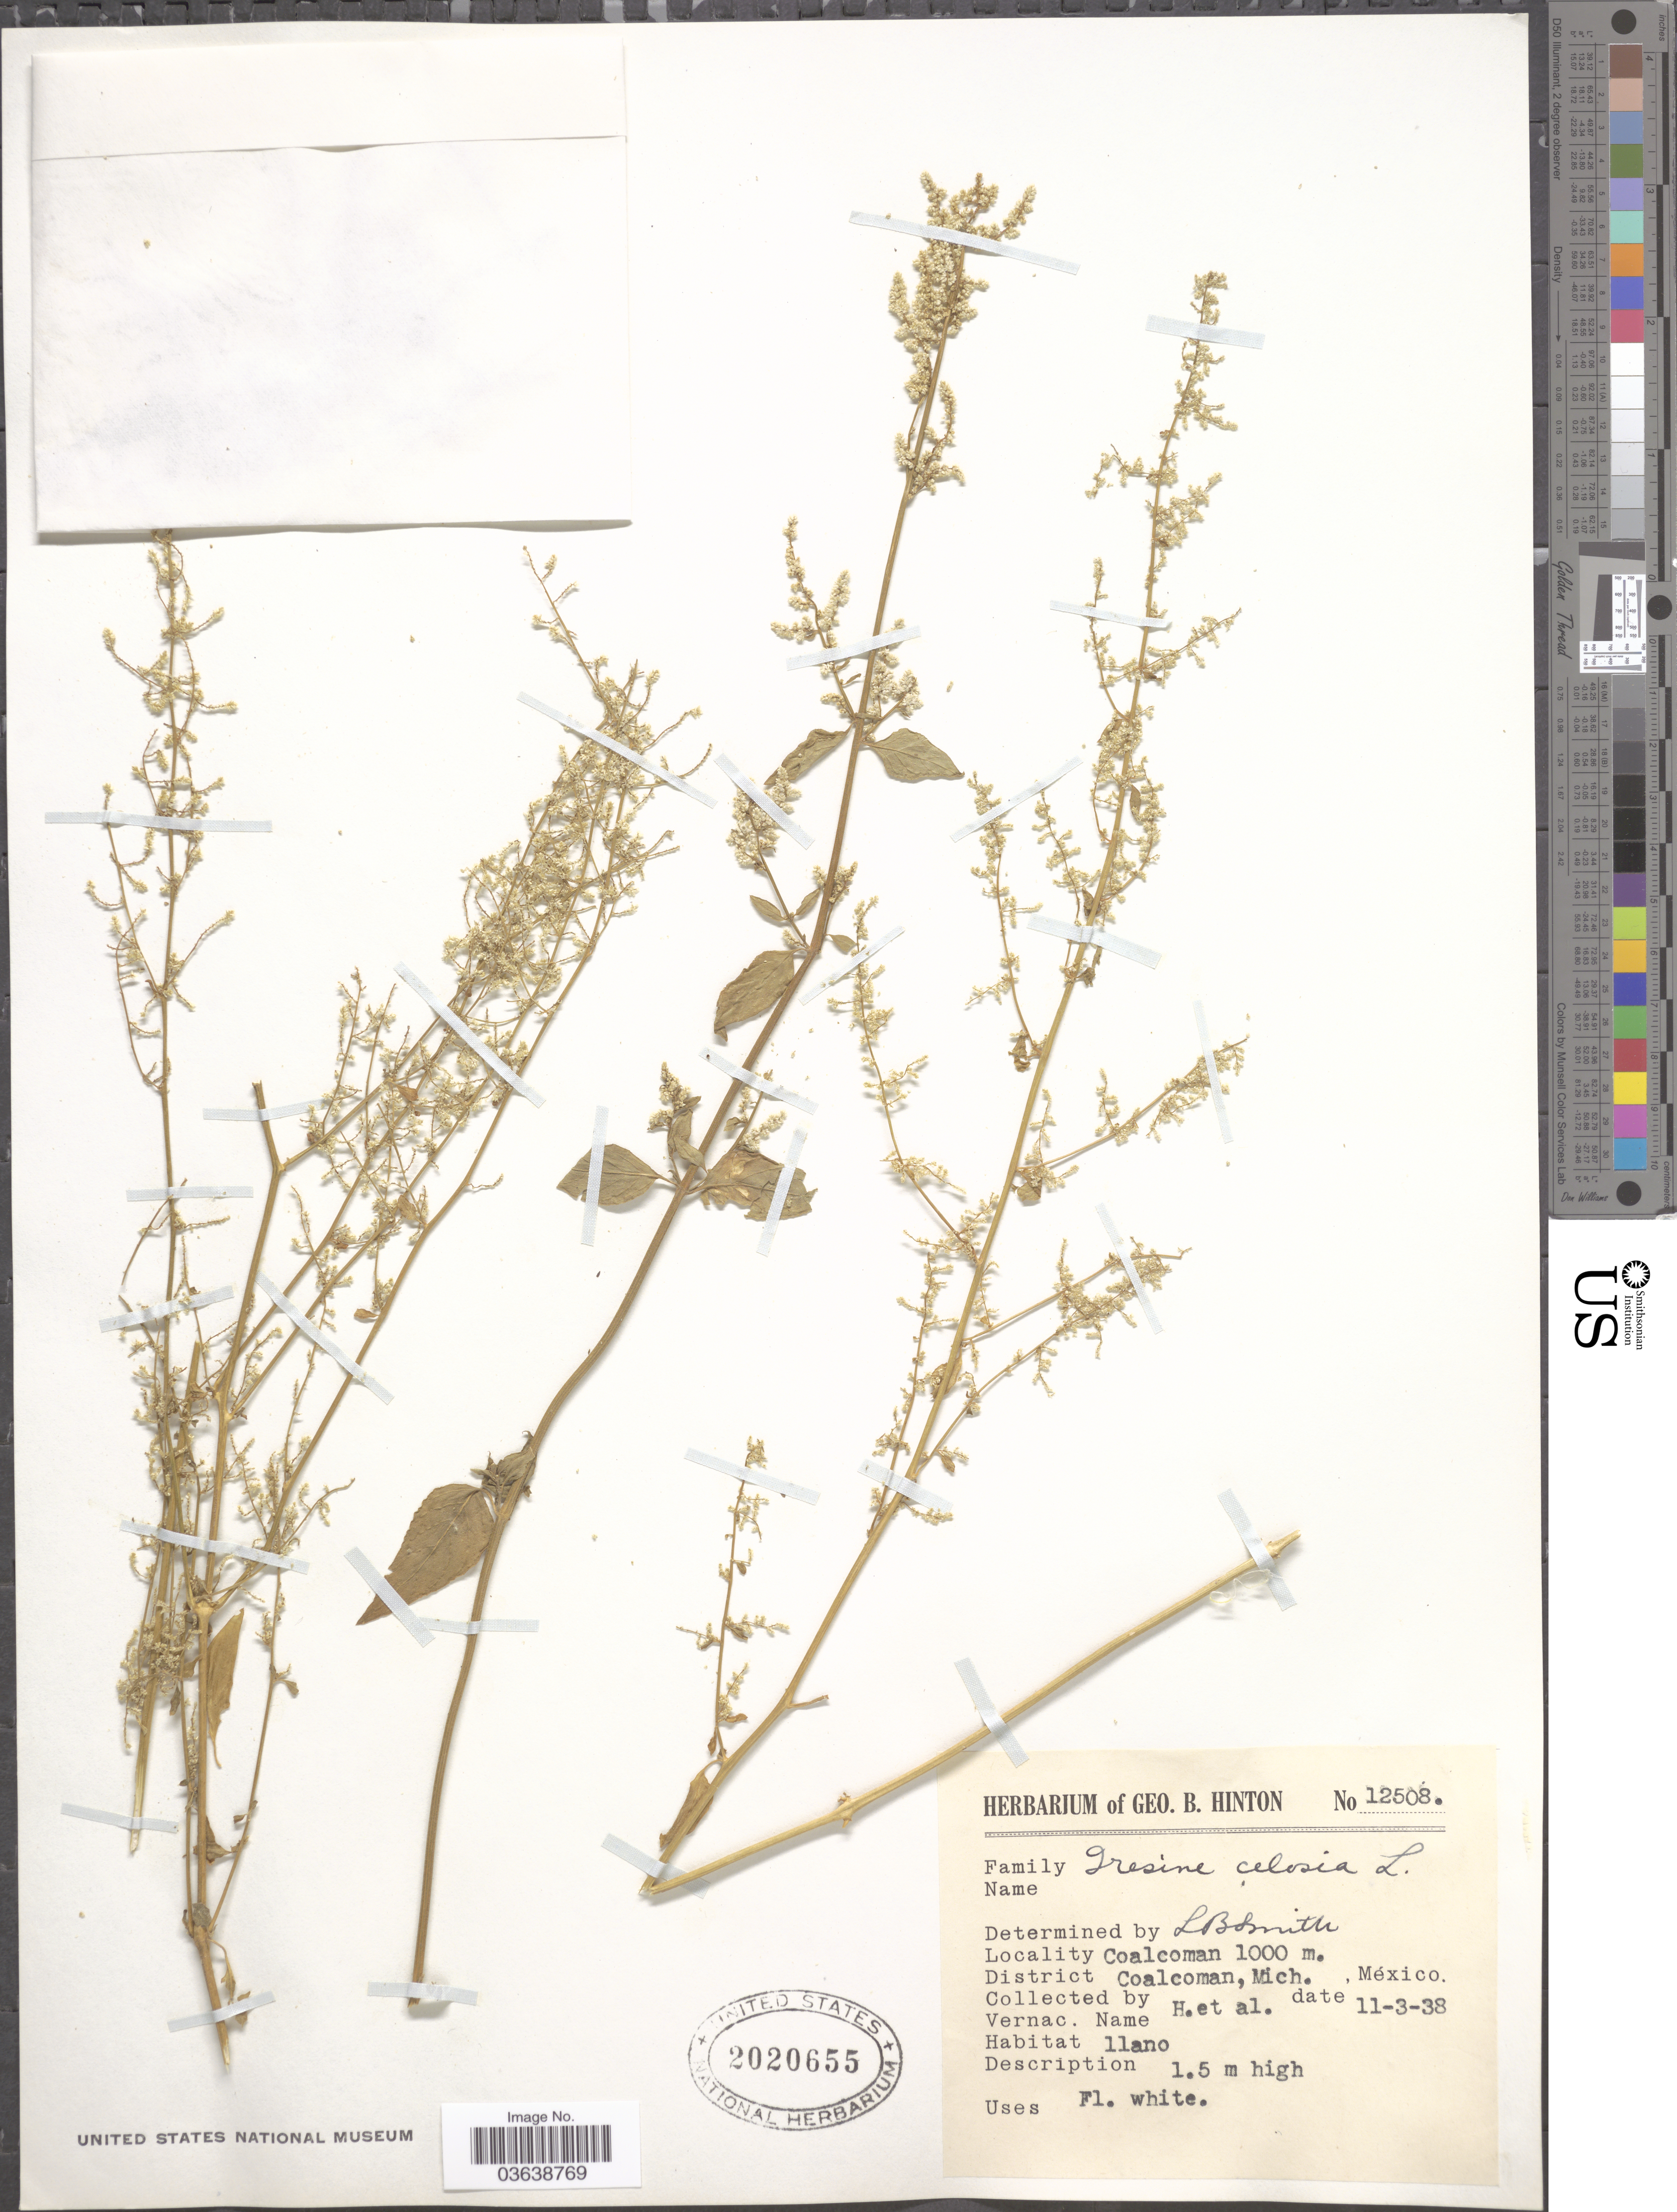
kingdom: Plantae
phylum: Tracheophyta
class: Magnoliopsida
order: Caryophyllales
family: Amaranthaceae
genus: Iresine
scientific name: Iresine celosia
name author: L.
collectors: G. B. Hinton & et al.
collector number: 12508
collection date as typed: Transcribed d/m/y: 11/3/38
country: Mexico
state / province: Michoacán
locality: Coalcoman. District Coalcoman.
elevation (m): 1000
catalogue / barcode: US 2020655